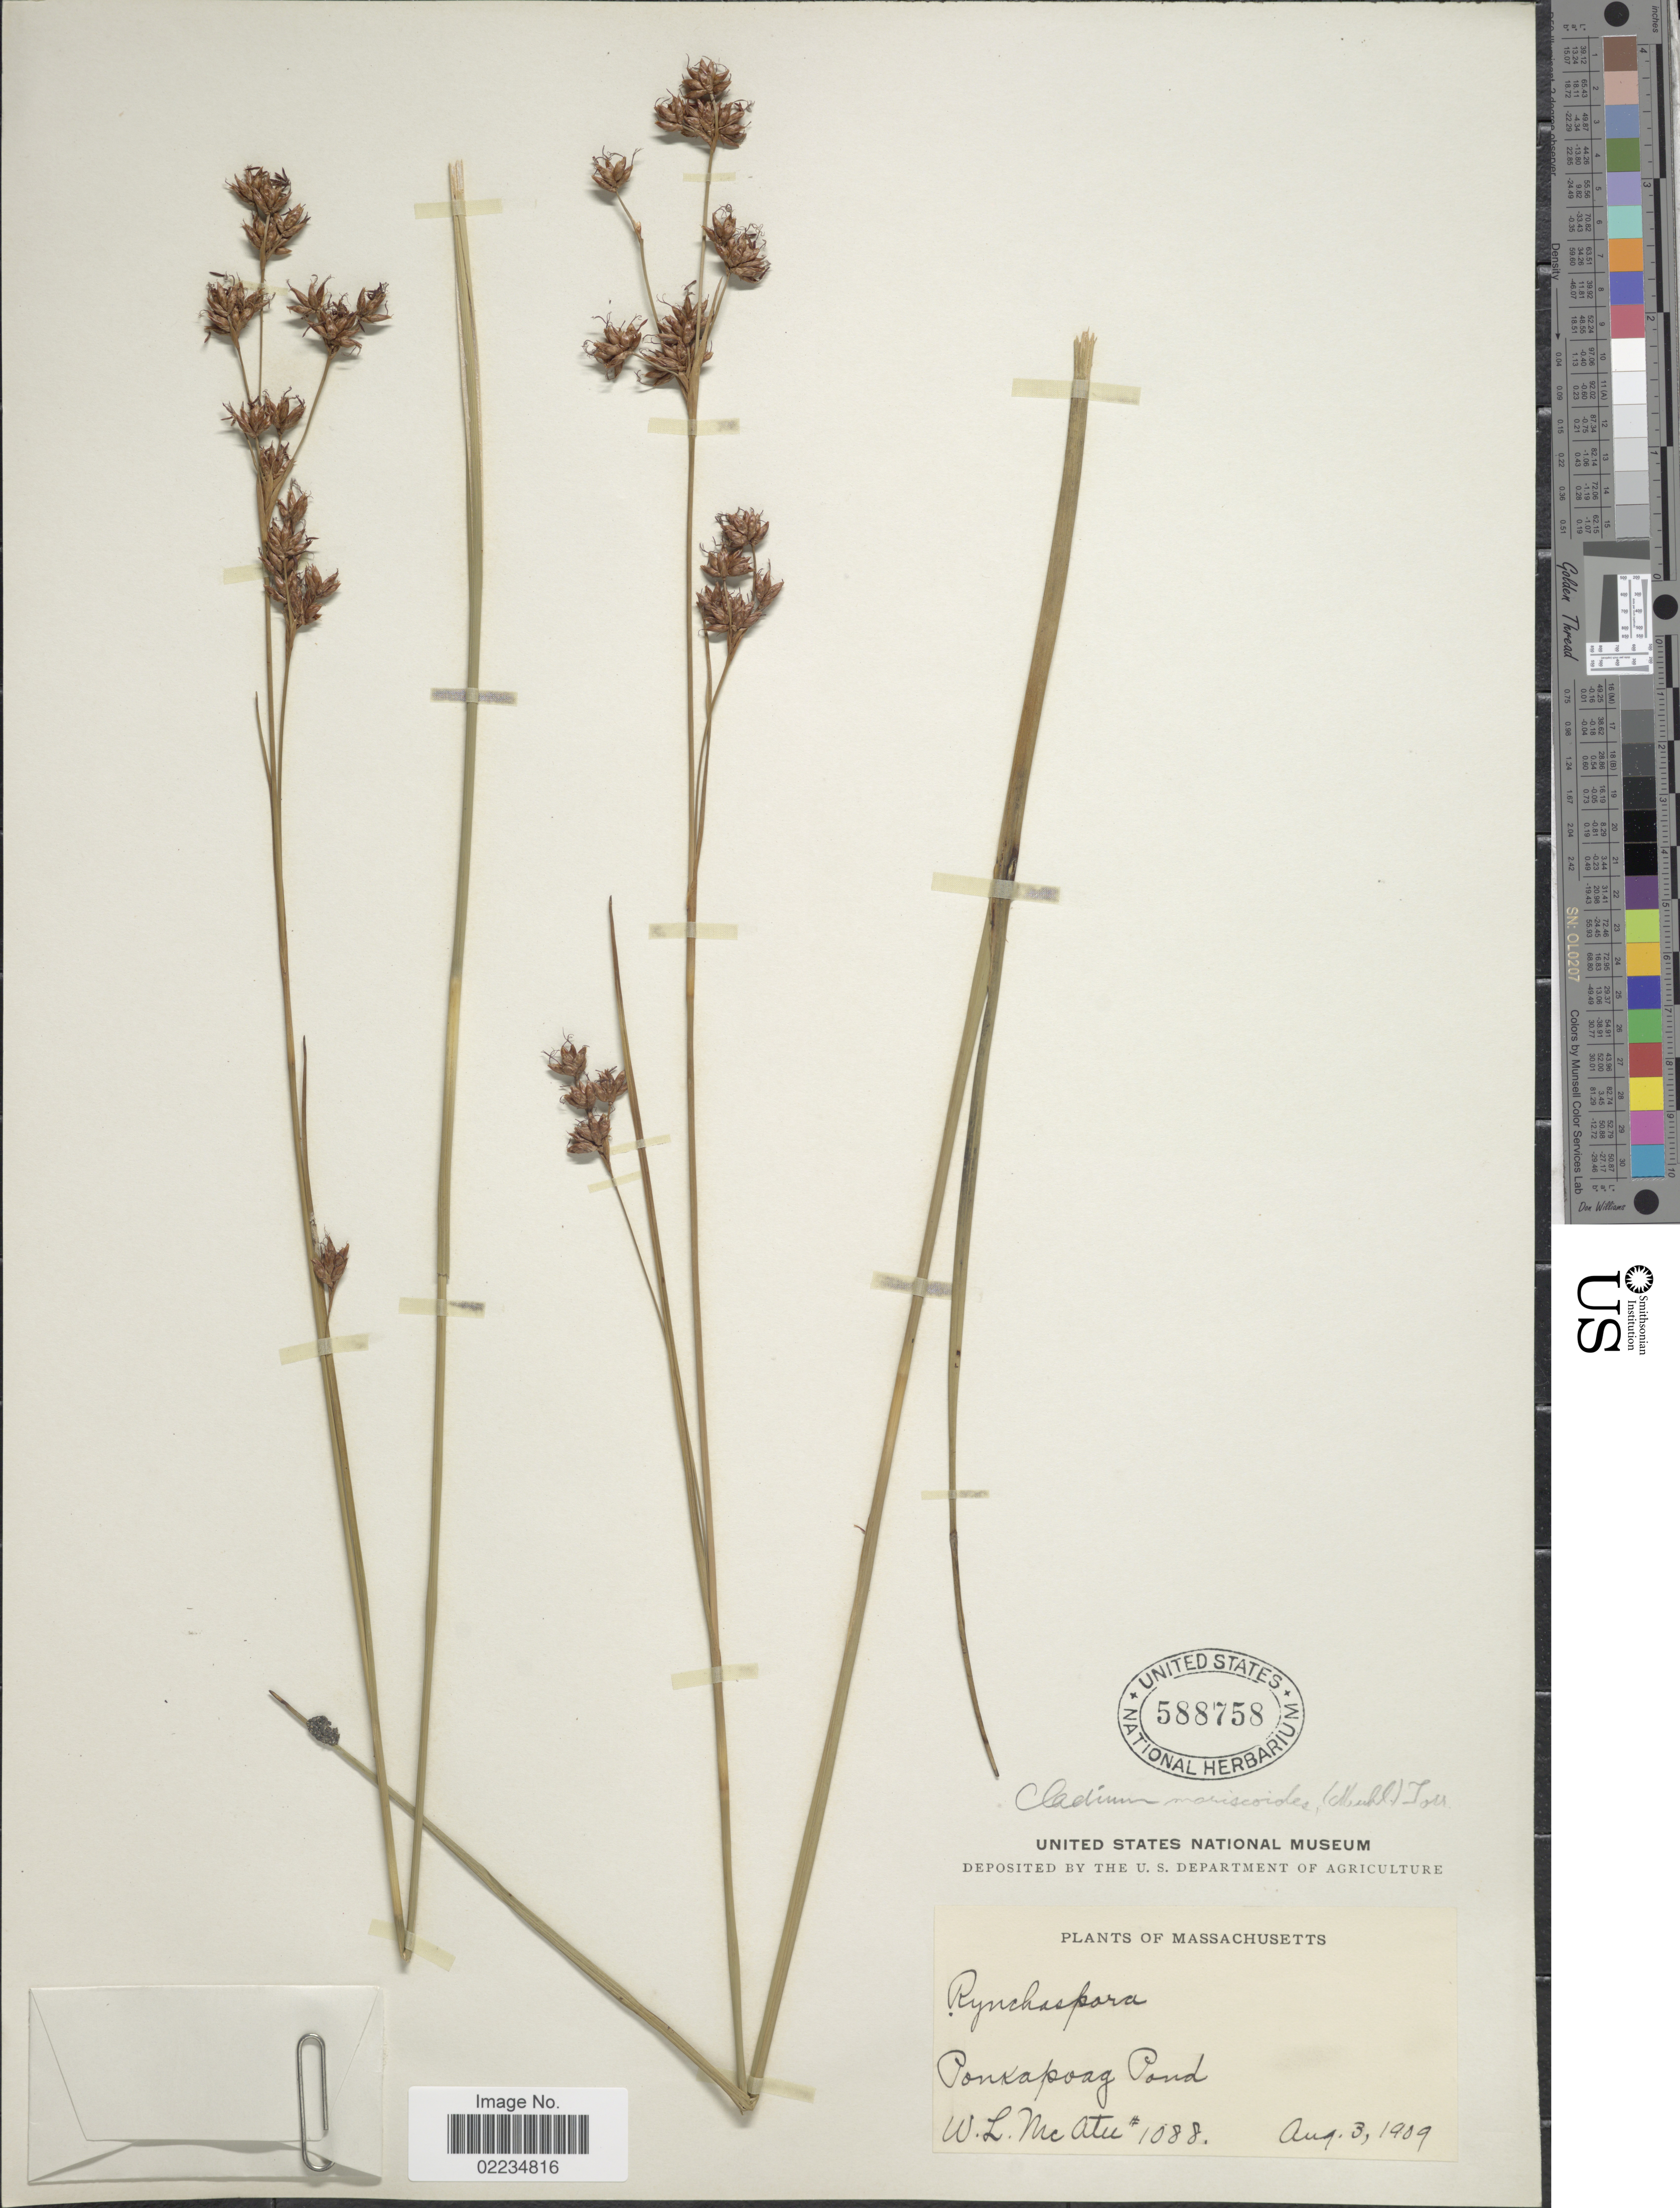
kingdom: Plantae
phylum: Tracheophyta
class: Liliopsida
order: Poales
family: Cyperaceae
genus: Cladium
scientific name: Cladium mariscoides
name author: (Muhl.) Torr.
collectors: W. McAtee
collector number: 1088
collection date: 1909-08-03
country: United States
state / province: Massachusetts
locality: Ponkapoag Pond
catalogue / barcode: US 588758